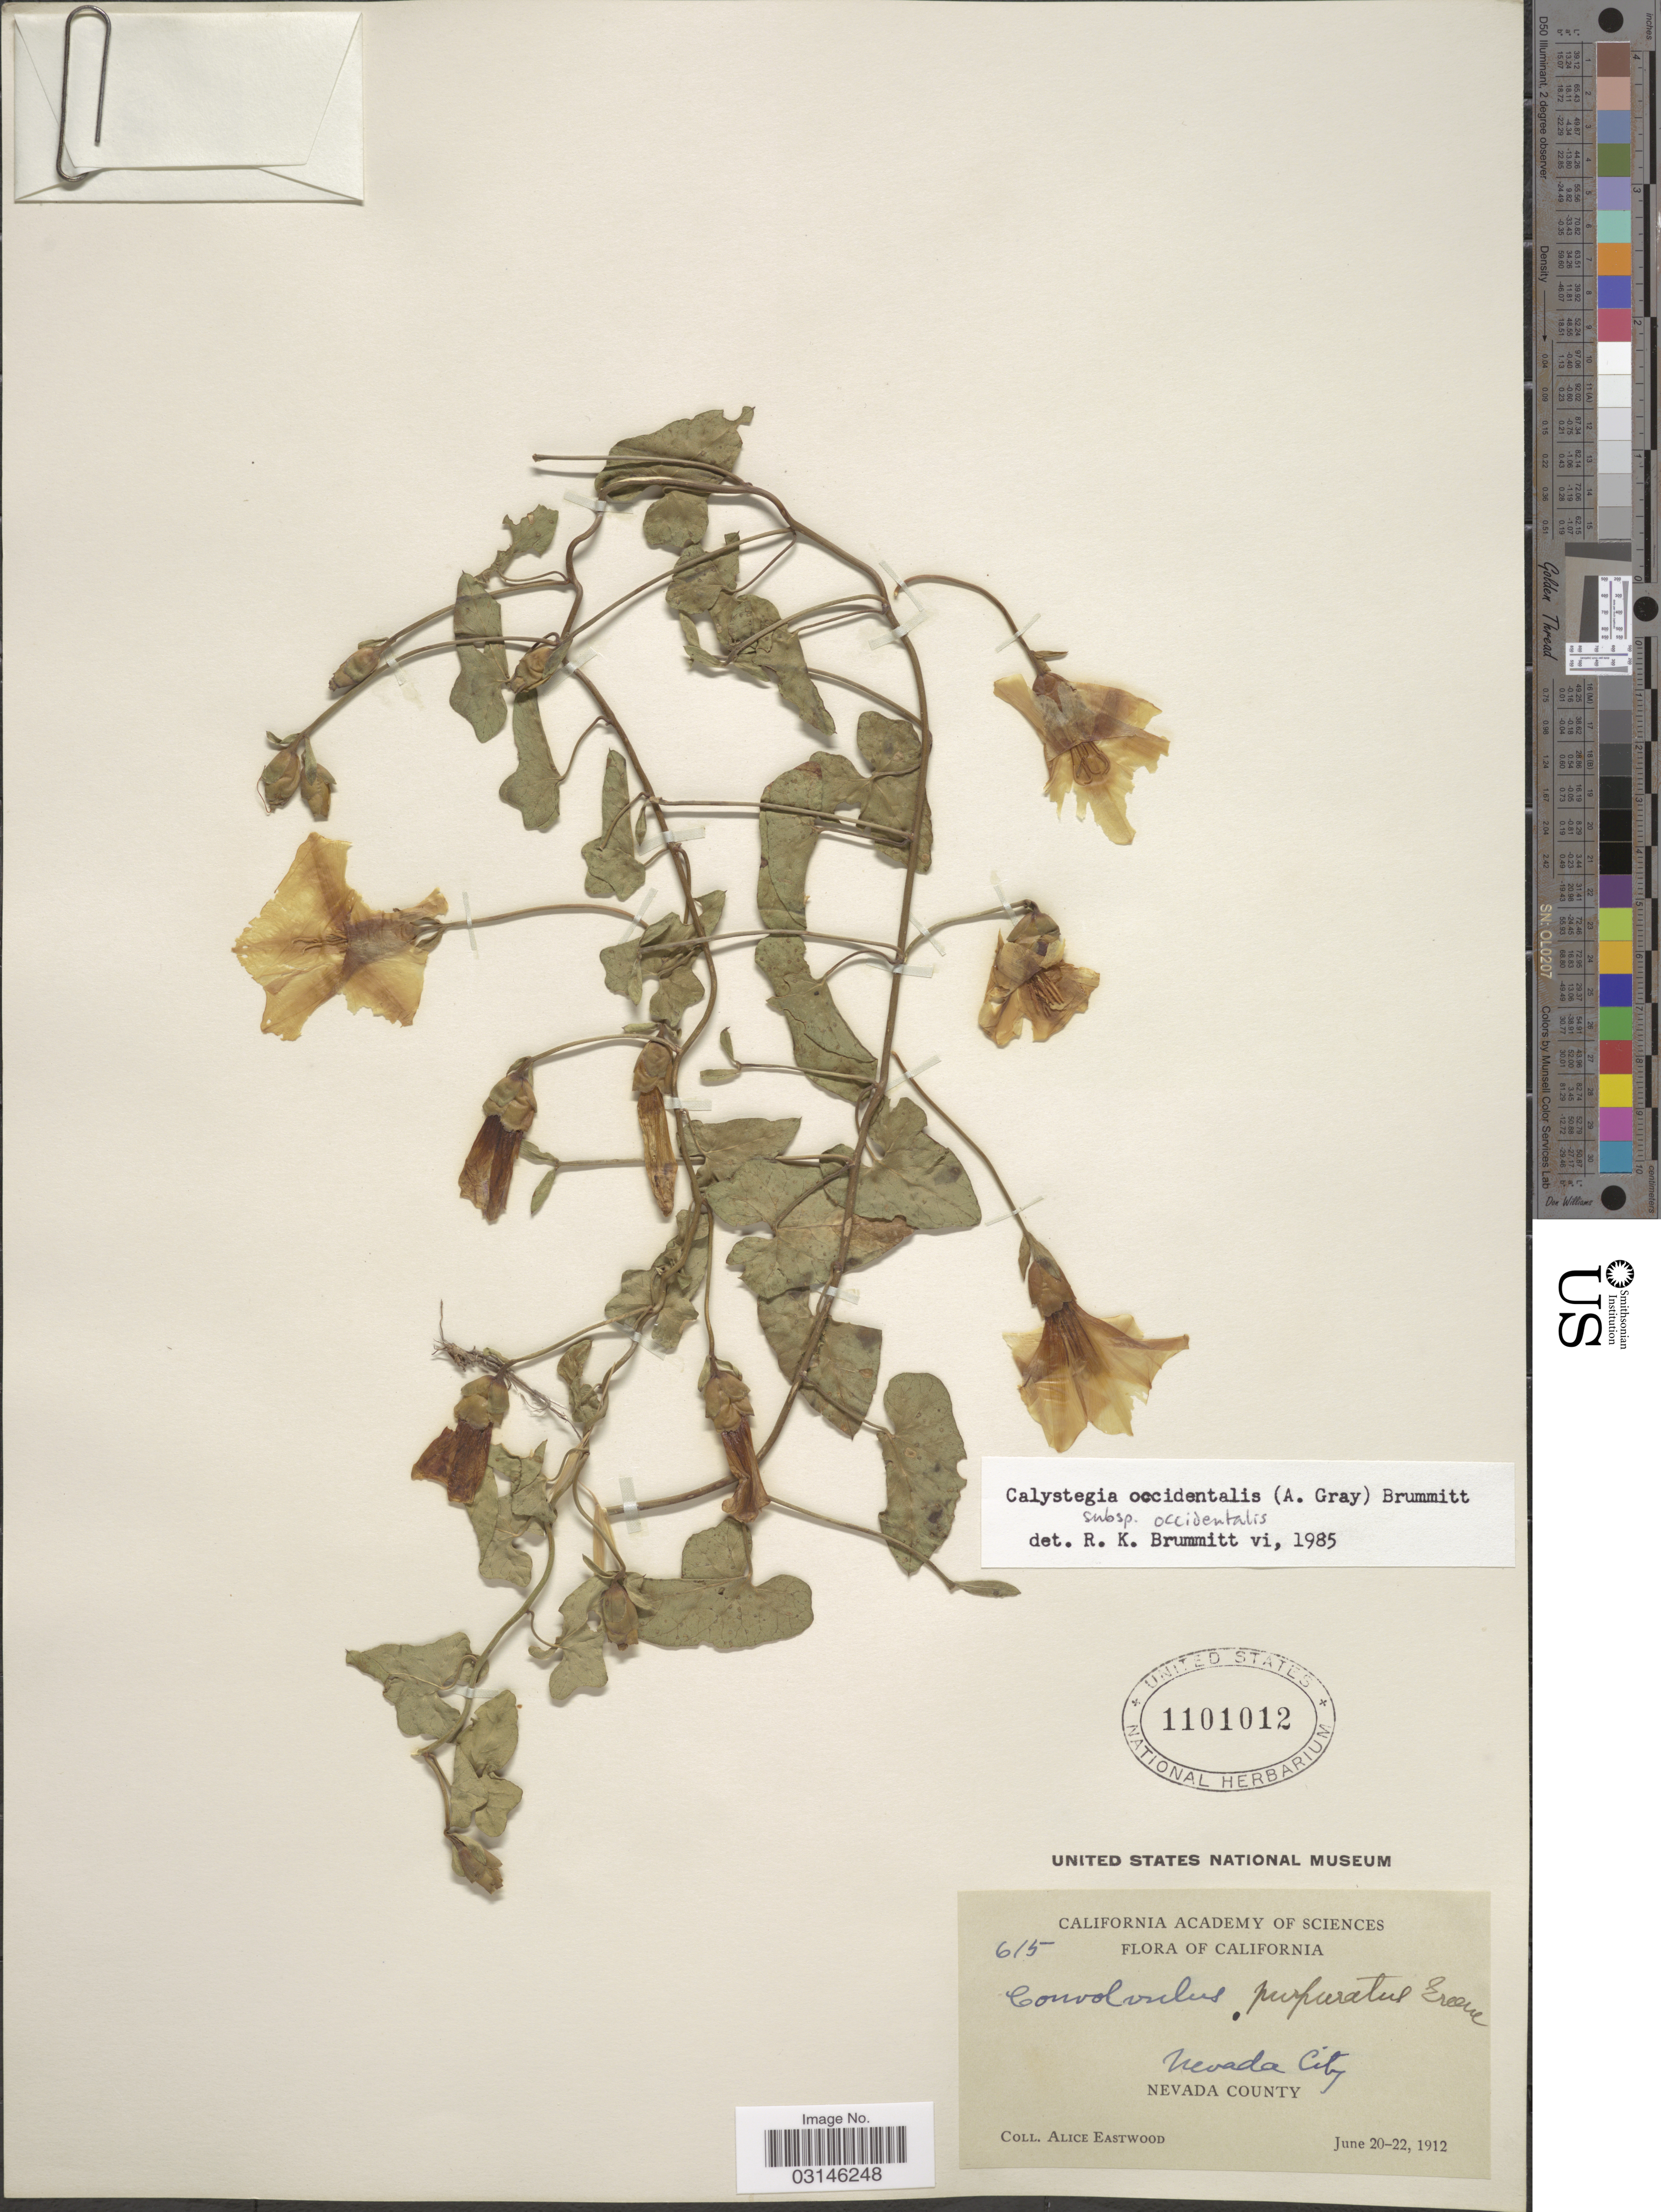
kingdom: Plantae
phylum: Tracheophyta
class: Magnoliopsida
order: Solanales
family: Convolvulaceae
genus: Calystegia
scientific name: Calystegia occidentalis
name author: (A. Gray) Brummitt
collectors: A. Eastwood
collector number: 615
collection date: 1912-06-20/1912-06-22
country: United States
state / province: California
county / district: Nevada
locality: Nevada City, Nevada County.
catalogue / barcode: US 1101012